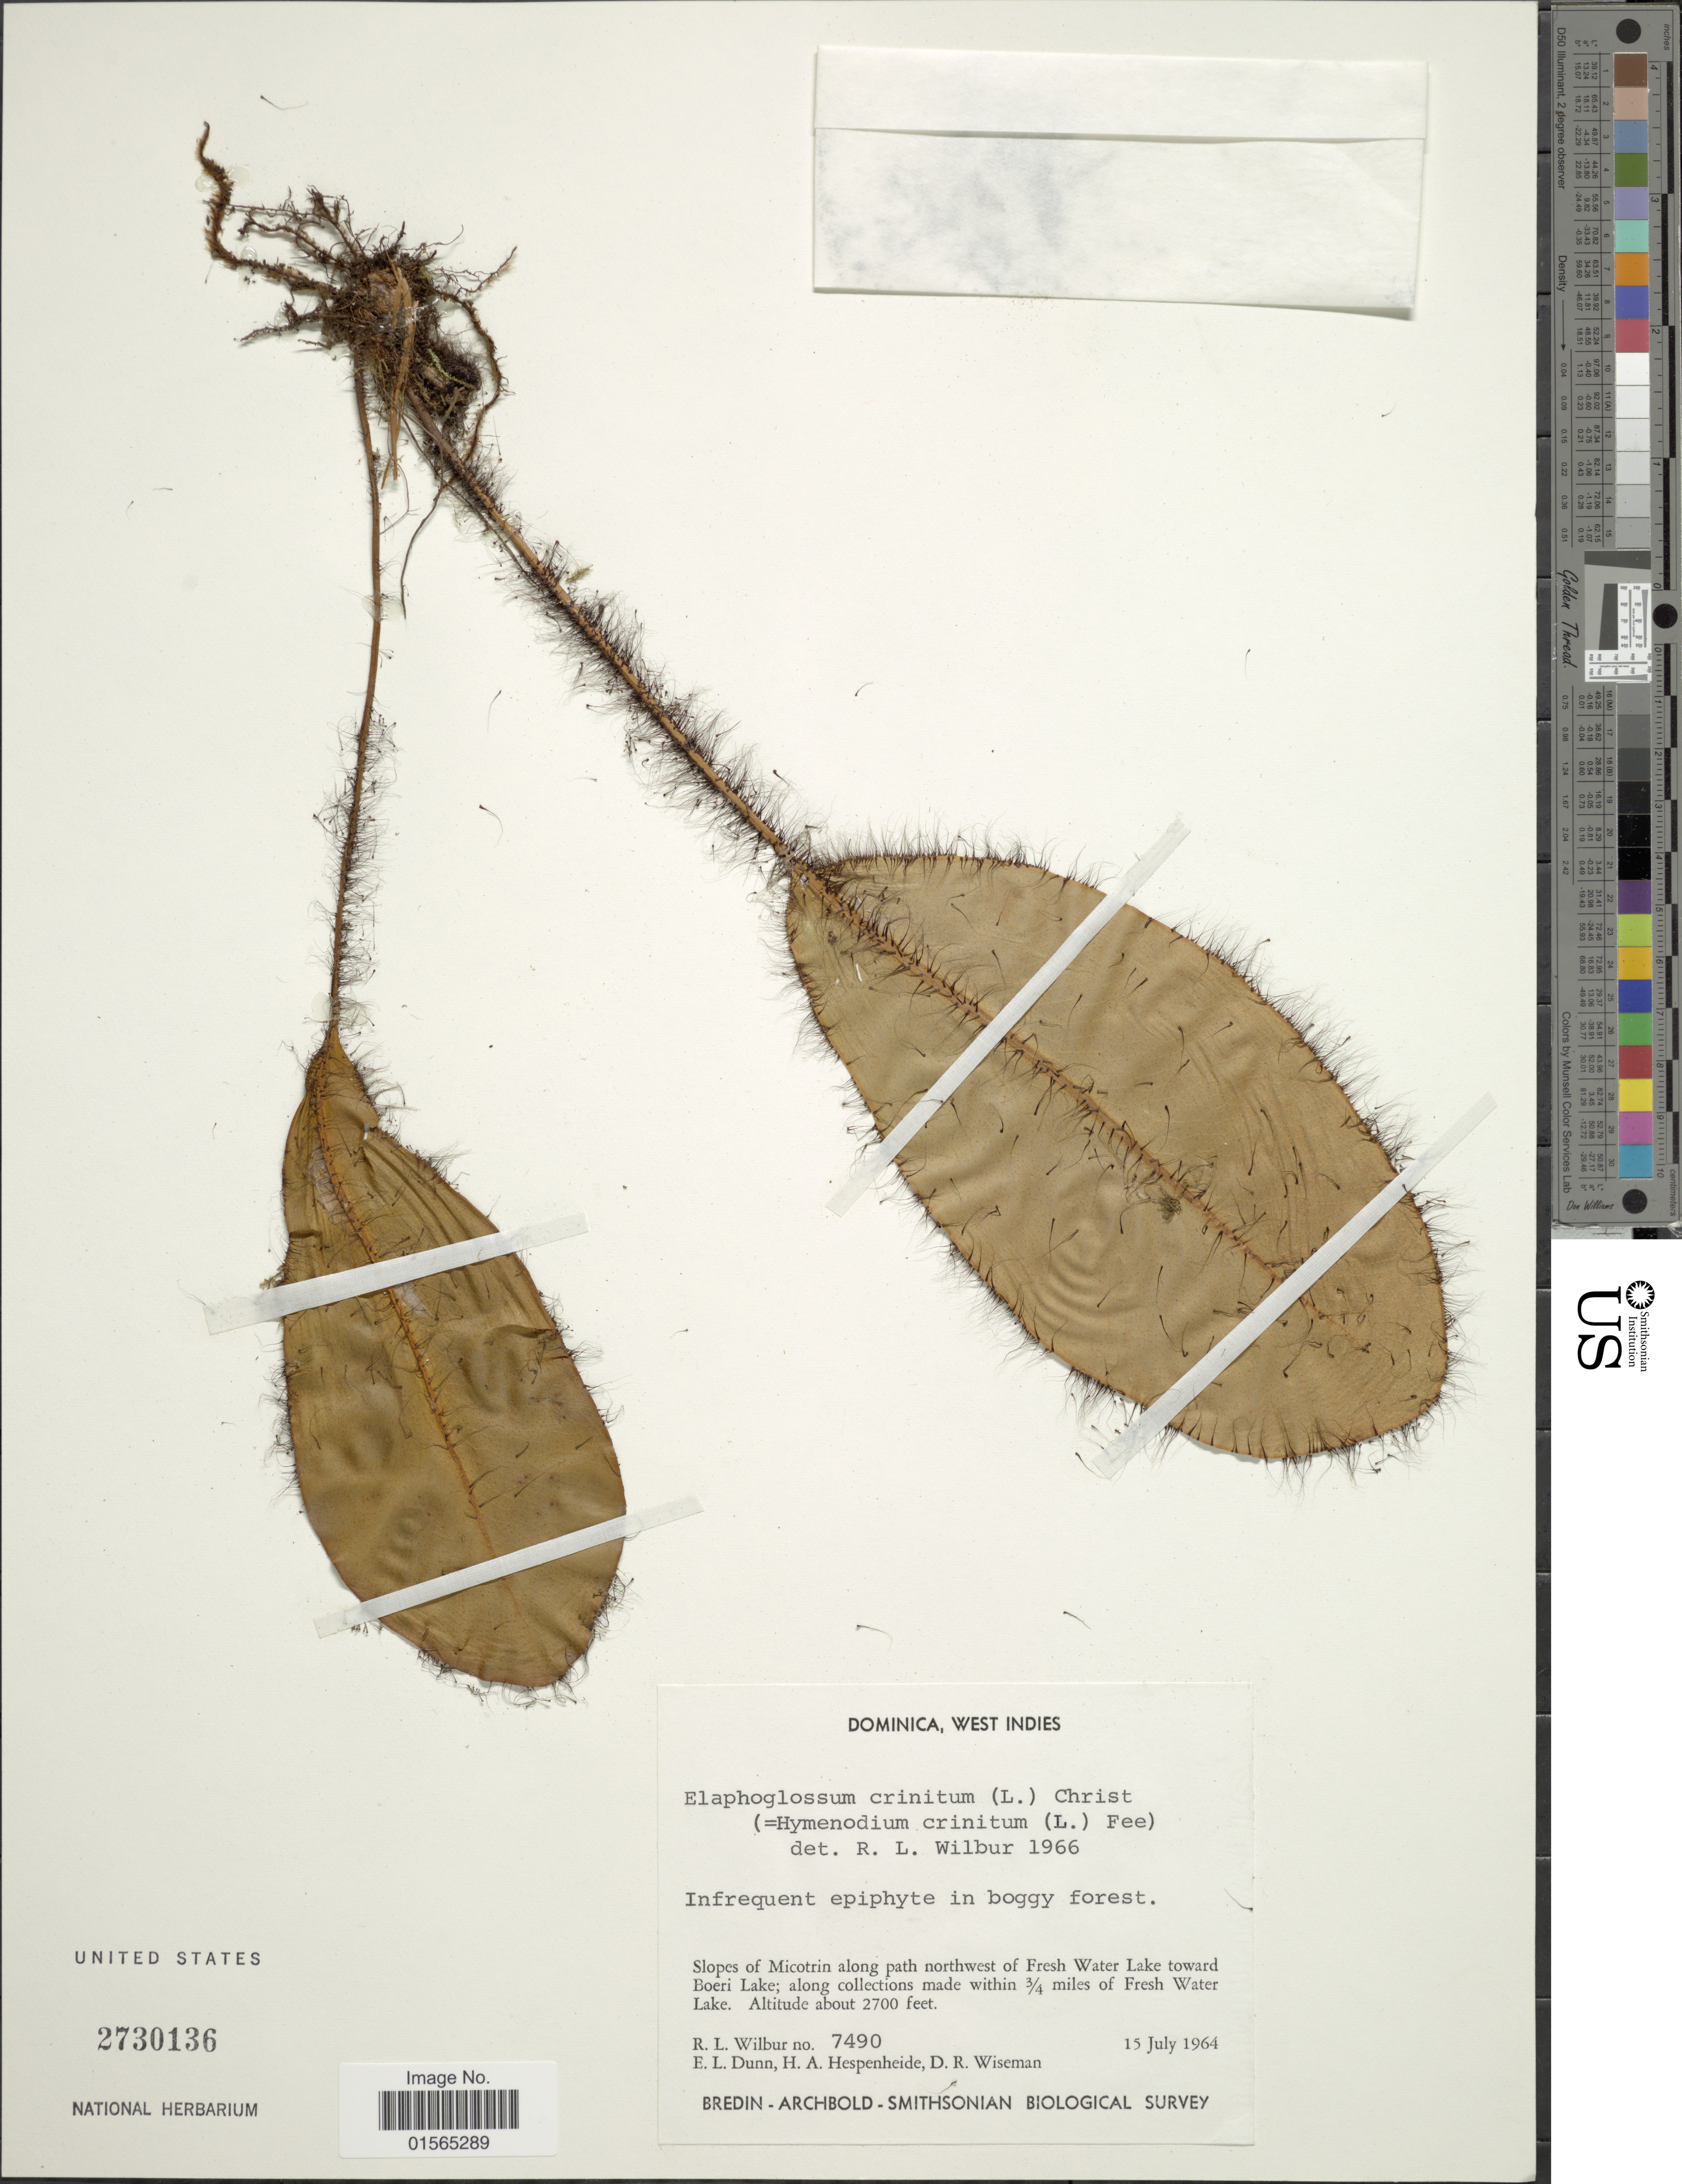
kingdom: Plantae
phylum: Tracheophyta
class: Polypodiopsida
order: Polypodiales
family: Dryopteridaceae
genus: Elaphoglossum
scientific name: Elaphoglossum crinitum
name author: (L.) Christ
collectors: R. L. Wilbur, E. Dunn, H. A. Hespenheide & D. R. Wiseman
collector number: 7490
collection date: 1964-07-15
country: Dominica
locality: Slopes of Micotrin along path northwest of Fresh Water Lake toward Boeri Lake, along collections made within 3/4 miles of Fresh Water Lake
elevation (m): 823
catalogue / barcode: US 2730136